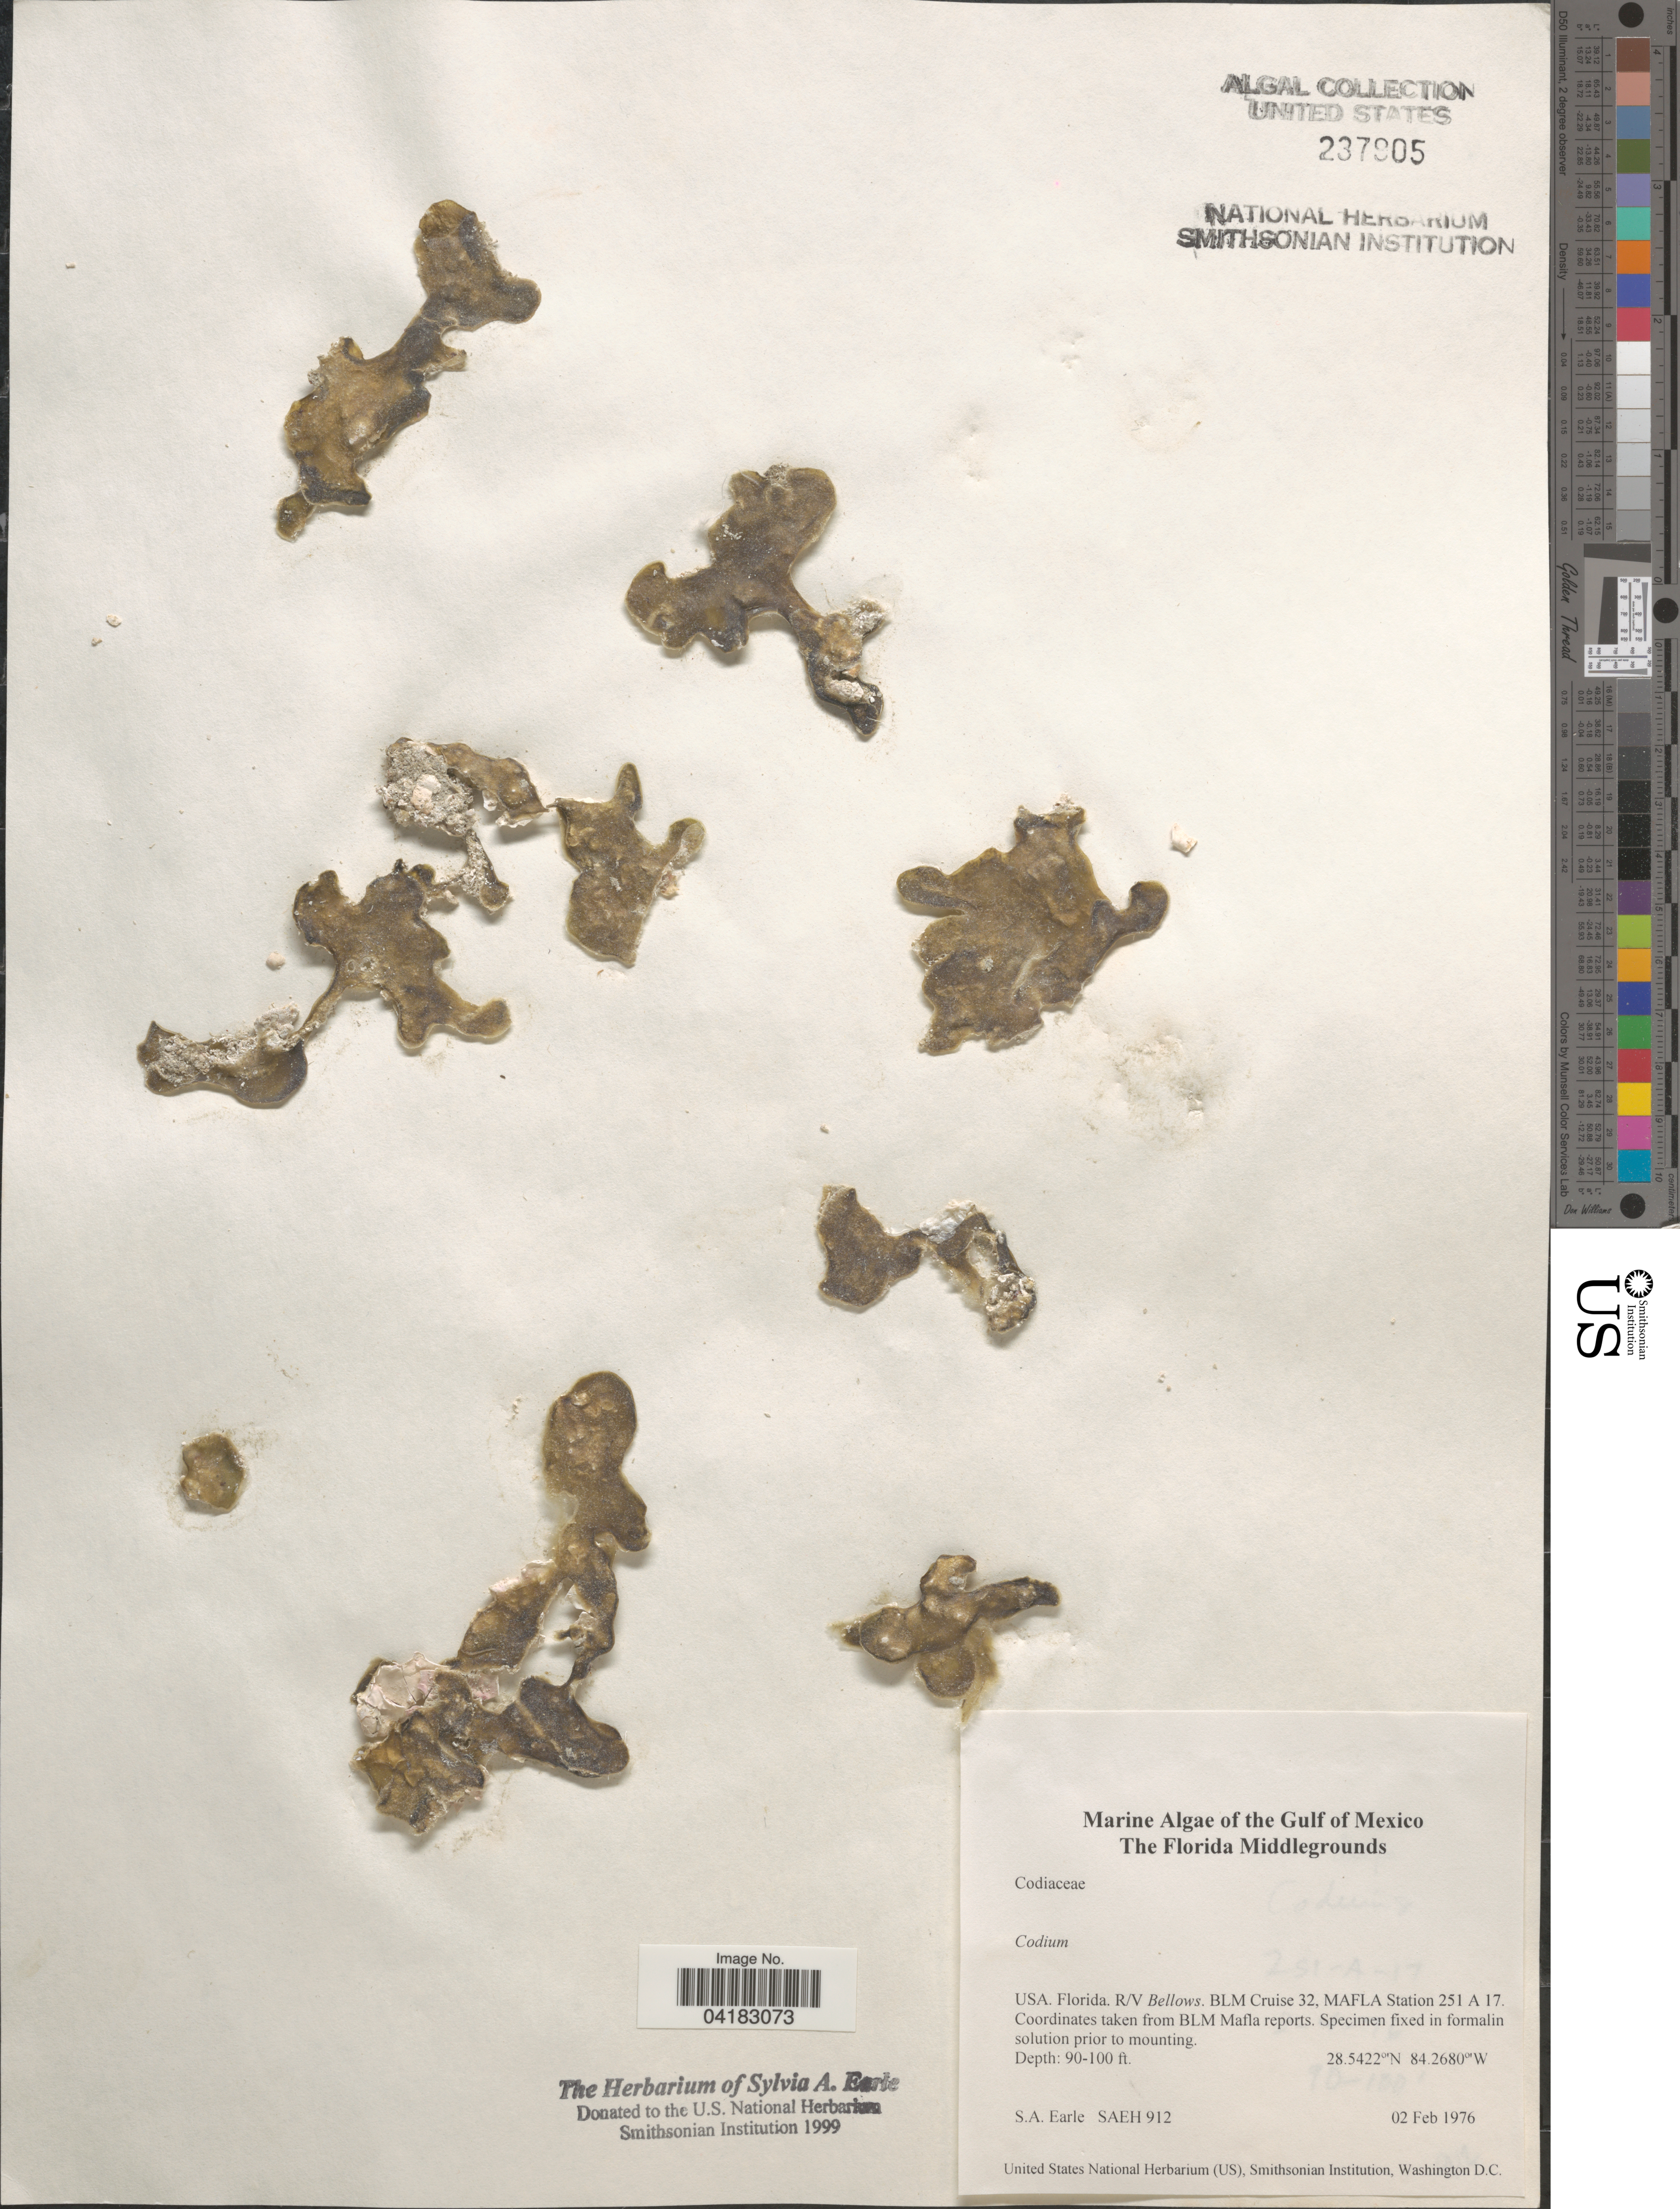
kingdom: Plantae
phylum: Chlorophyta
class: Ulvophyceae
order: Bryopsidales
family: Codiaceae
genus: Codium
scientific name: Codium sp.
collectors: S. A. Earle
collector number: SAEH912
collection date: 1976-02-02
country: United States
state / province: Florida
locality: Gulf of Mexico. The Florida Middlegrounds. R/V Bellows. BLM Cruise 32, MAFLA Station 251 A 17.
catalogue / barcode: US 237905